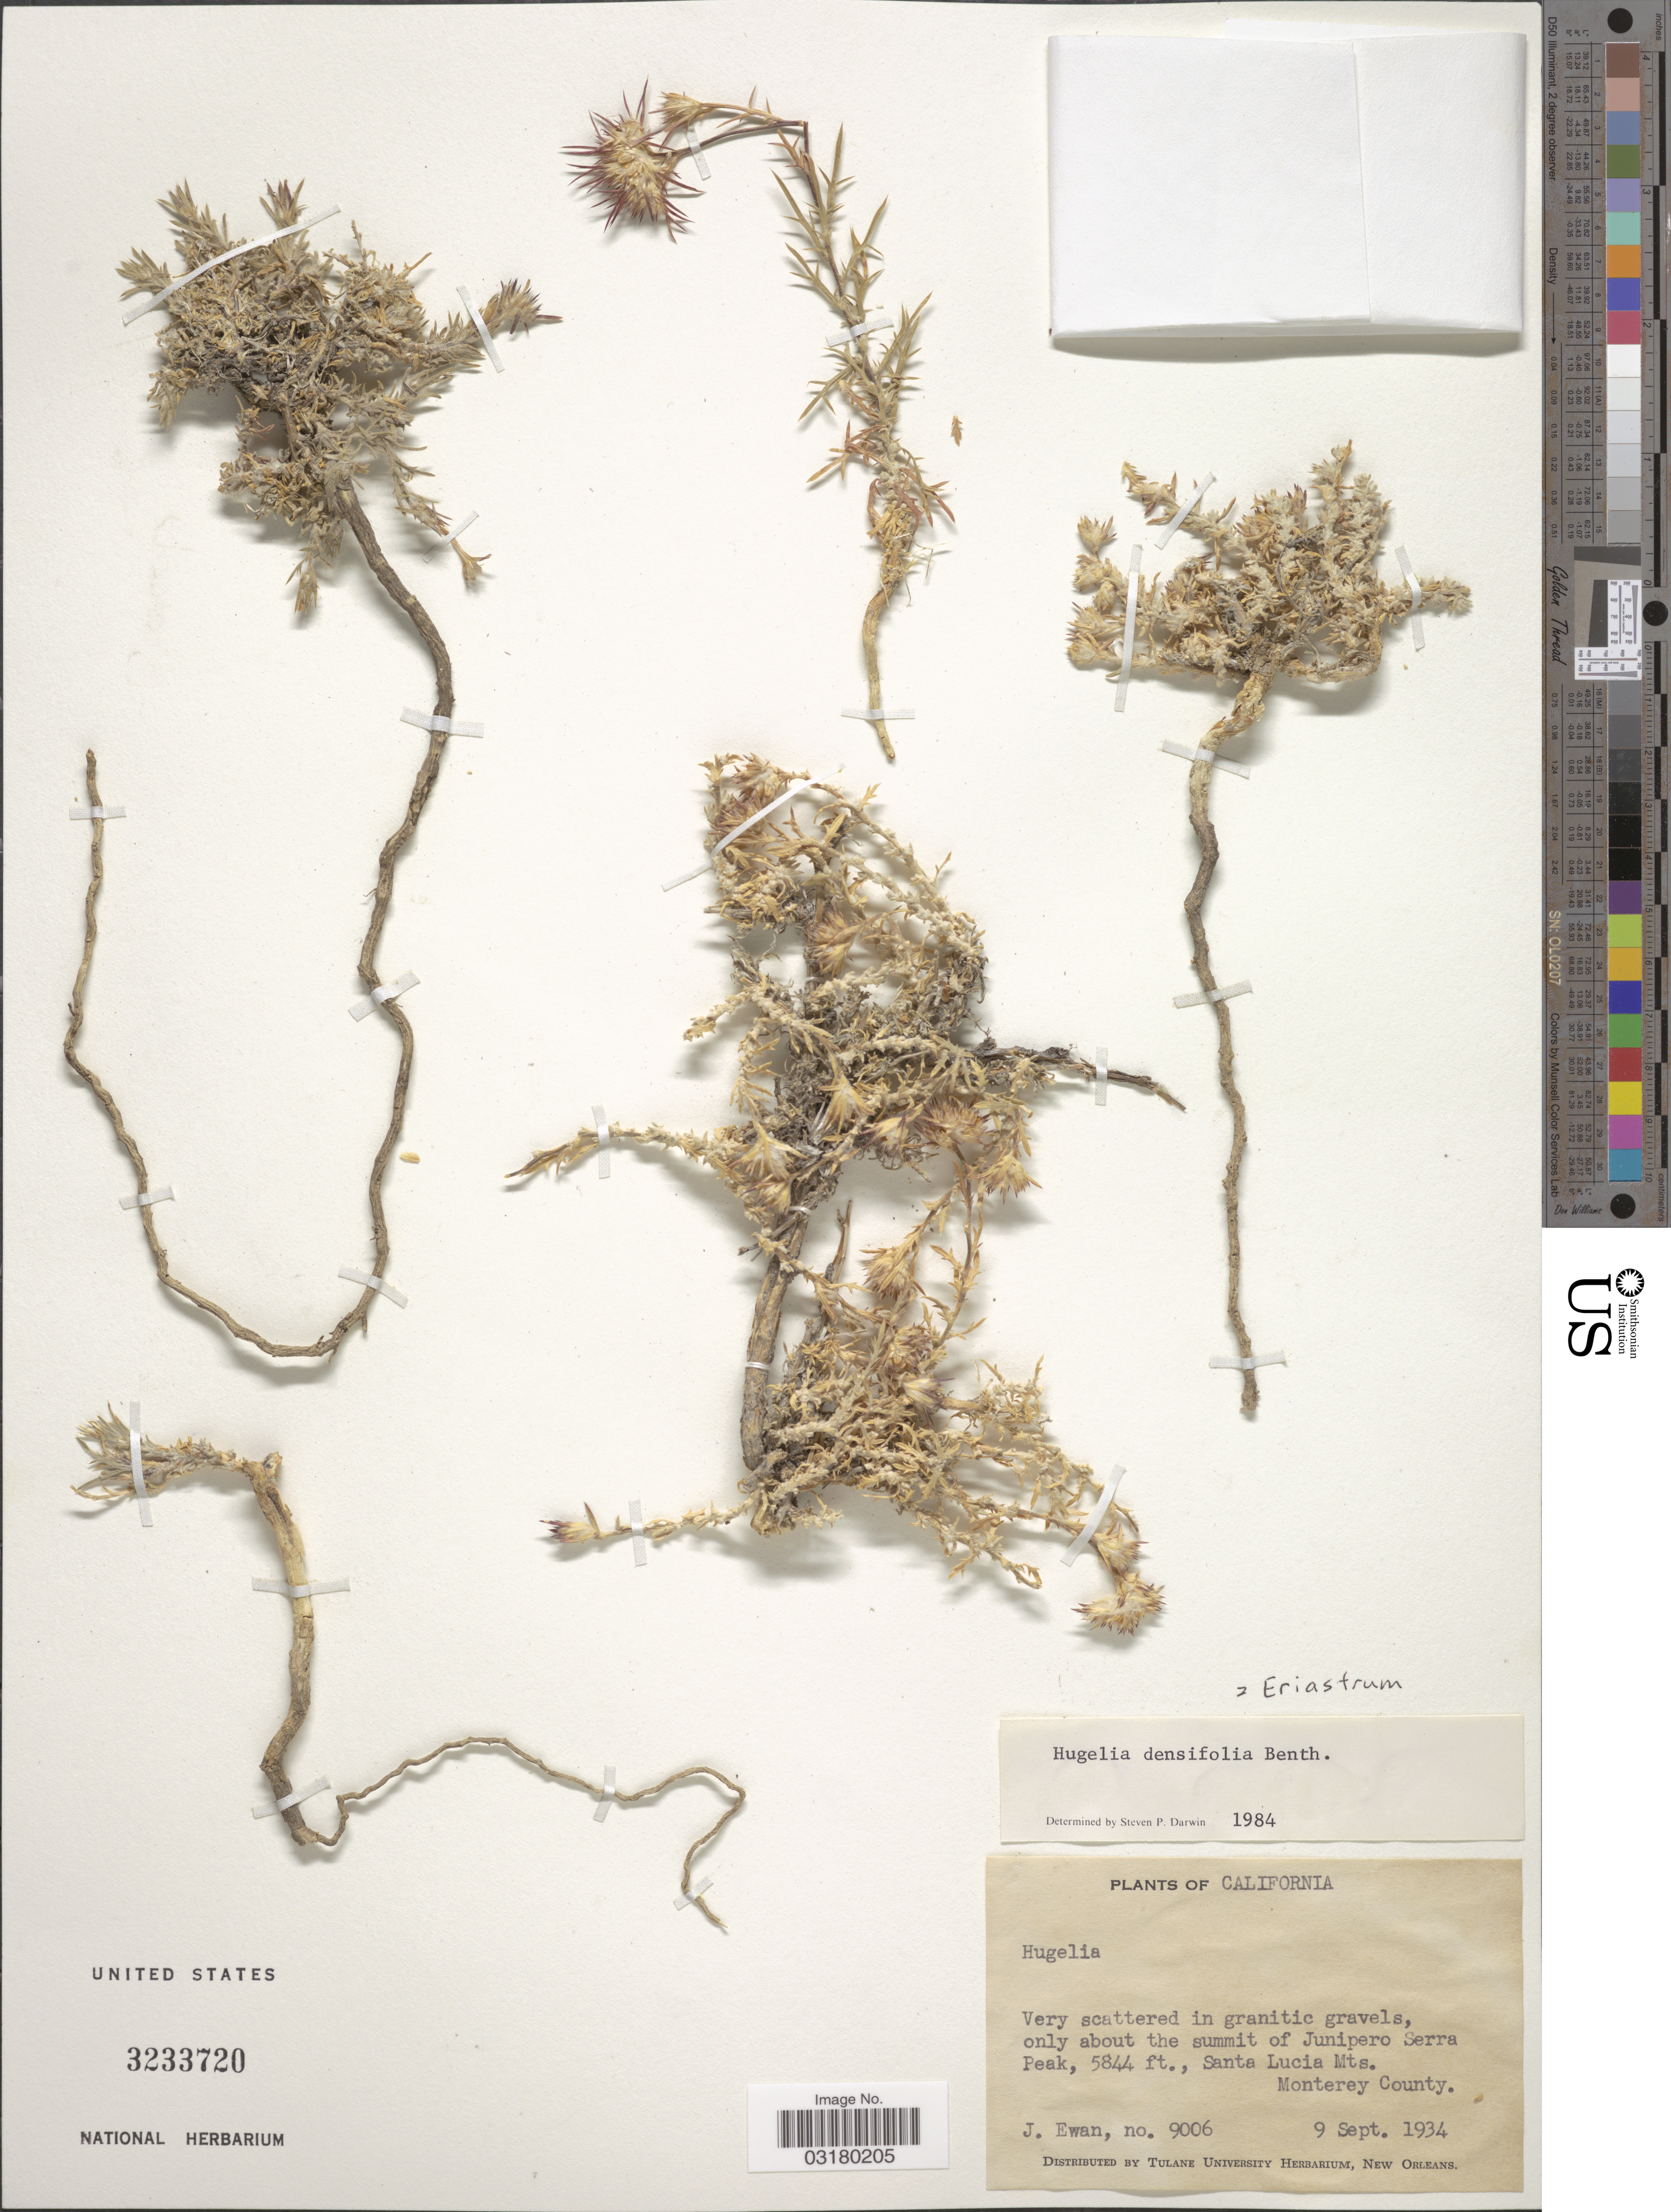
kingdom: Plantae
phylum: Tracheophyta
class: Magnoliopsida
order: Ericales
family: Polemoniaceae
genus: Eriastrum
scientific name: Eriastrum densifolium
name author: (Benth.) H. Mason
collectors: J. A. Ewan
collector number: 9006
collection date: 1934-09-09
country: United States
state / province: California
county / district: Monterey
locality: About the summit of Junipero Serra Peak, Santa Lucia Mts. Monterey County.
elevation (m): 1781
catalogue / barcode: US 3233720